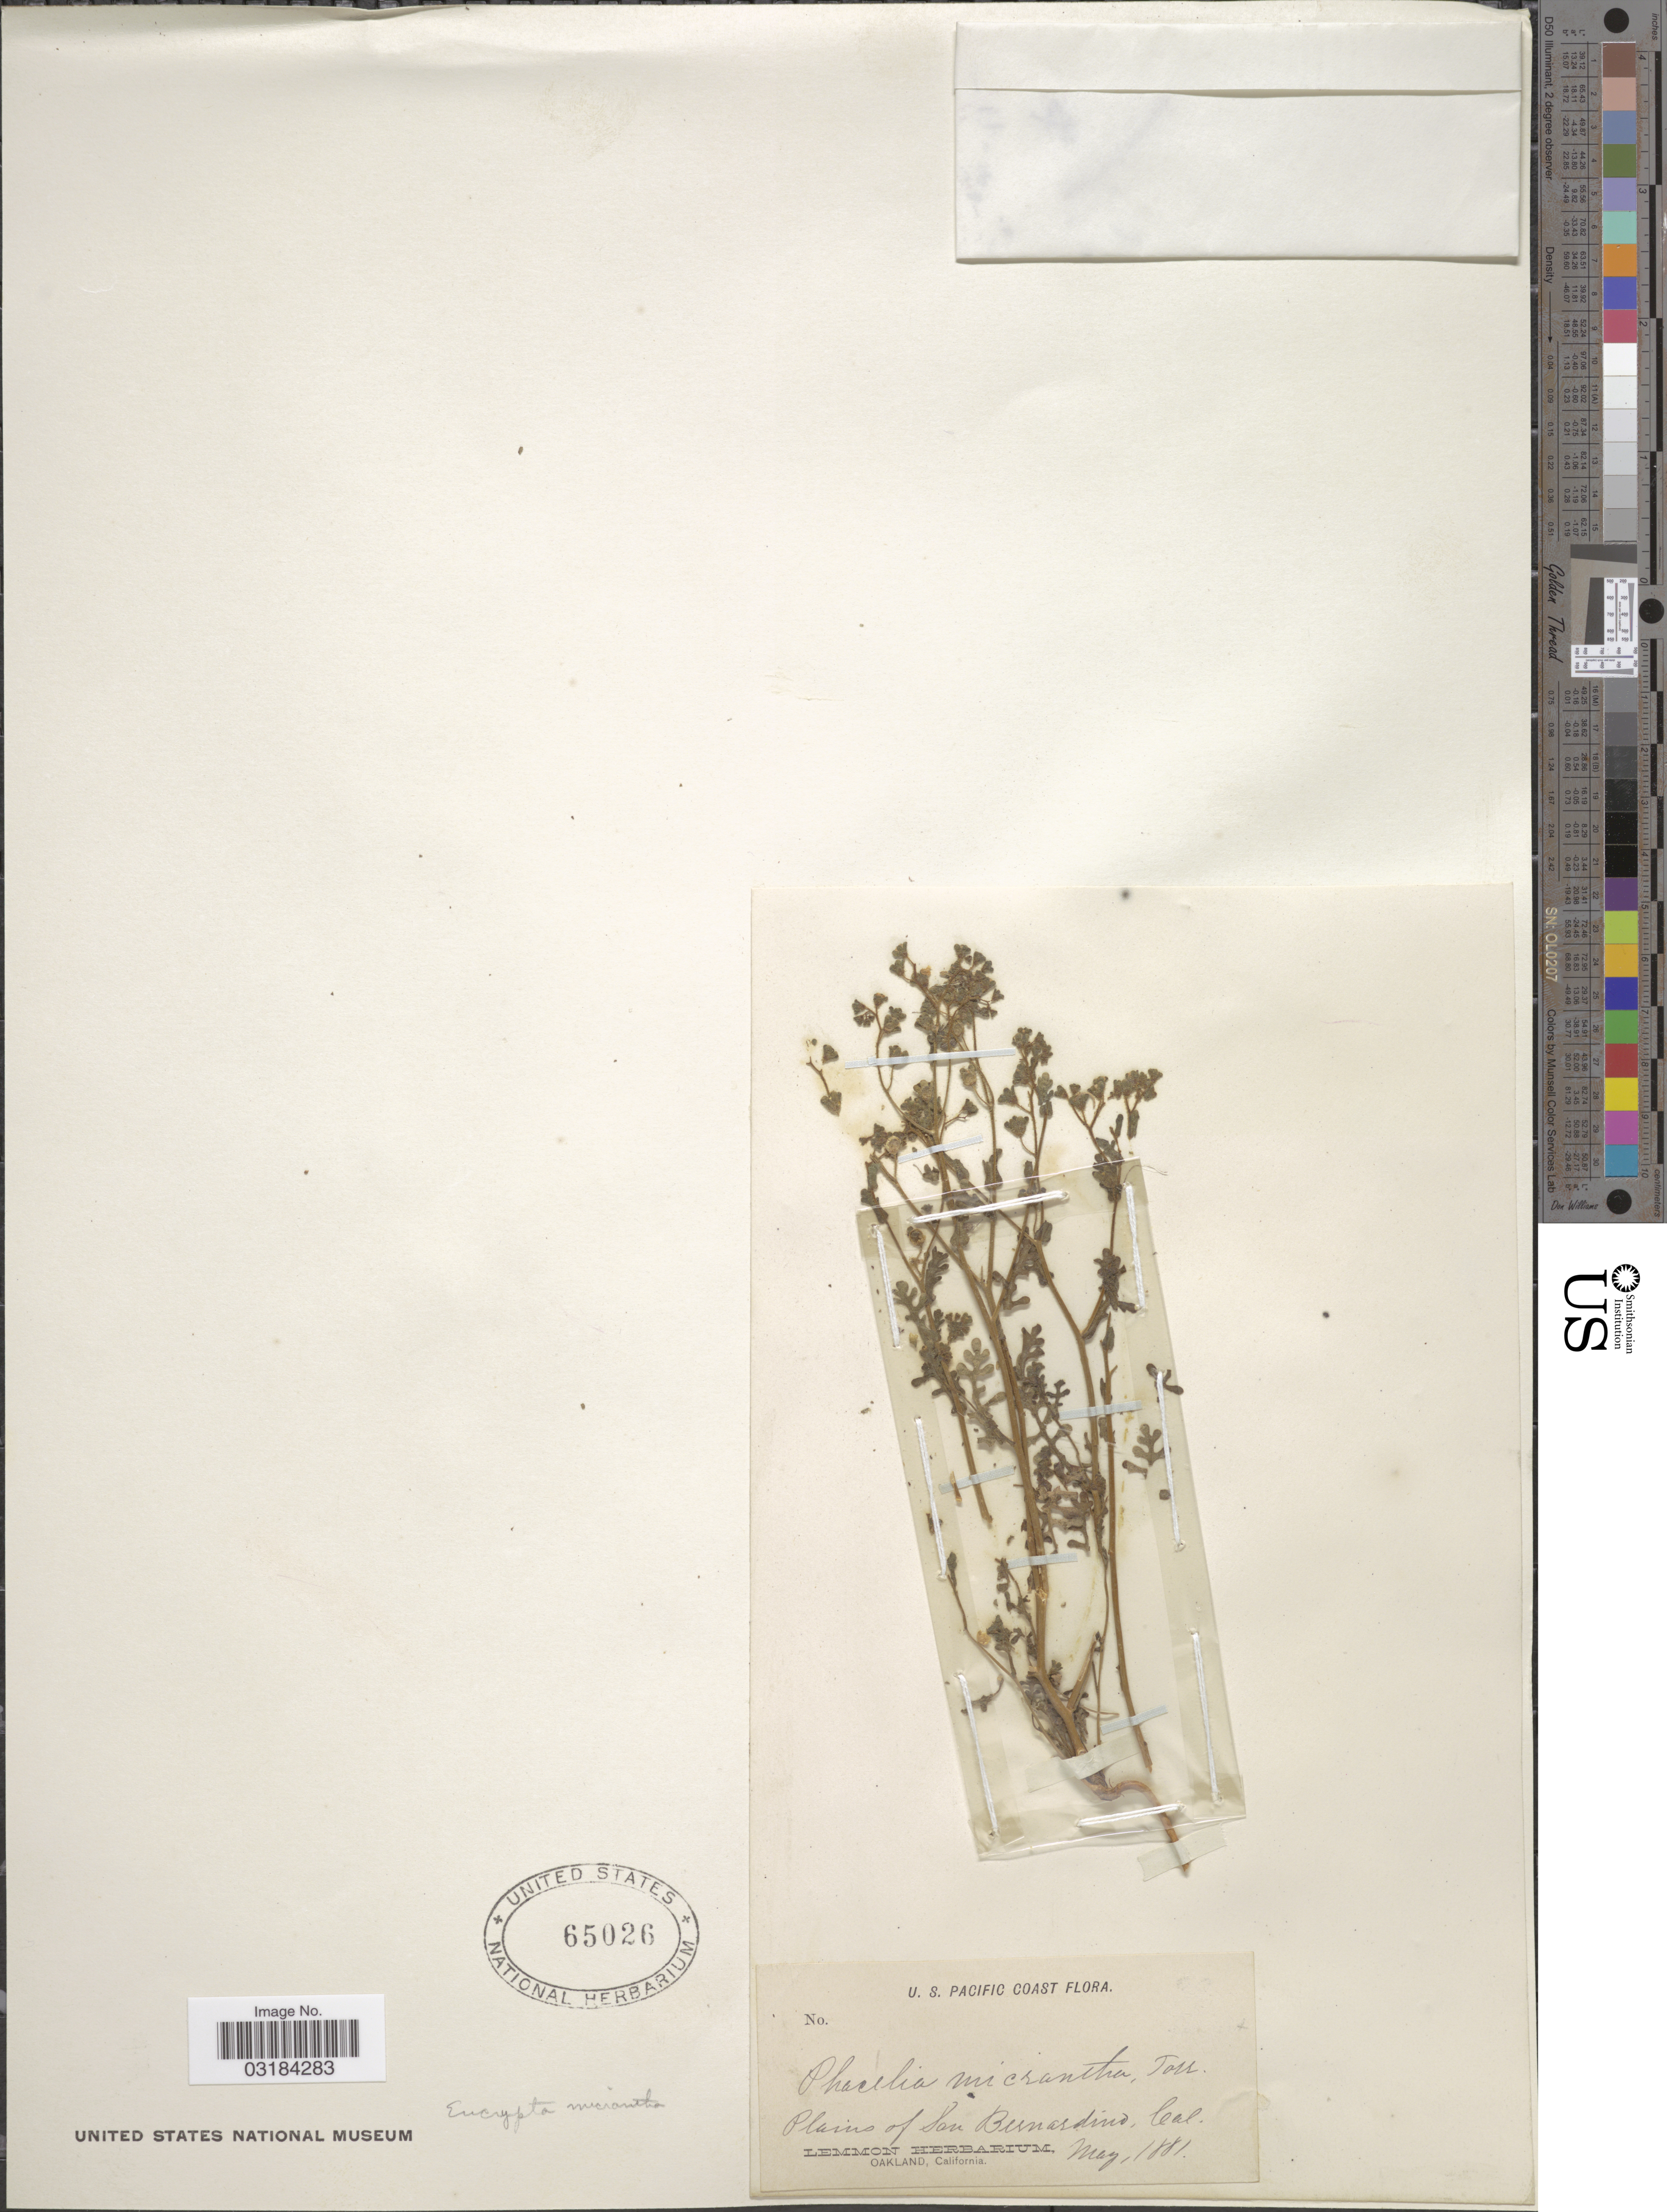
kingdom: Plantae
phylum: Tracheophyta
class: Magnoliopsida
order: Boraginales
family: Hydrophyllaceae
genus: Eucrypta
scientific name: Eucrypta micrantha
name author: (Torr.) A. Heller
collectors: ex herb. Lemmon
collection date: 1881-05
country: United States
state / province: California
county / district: San Bernardino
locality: Plains of San Bernardino.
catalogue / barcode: US 65026